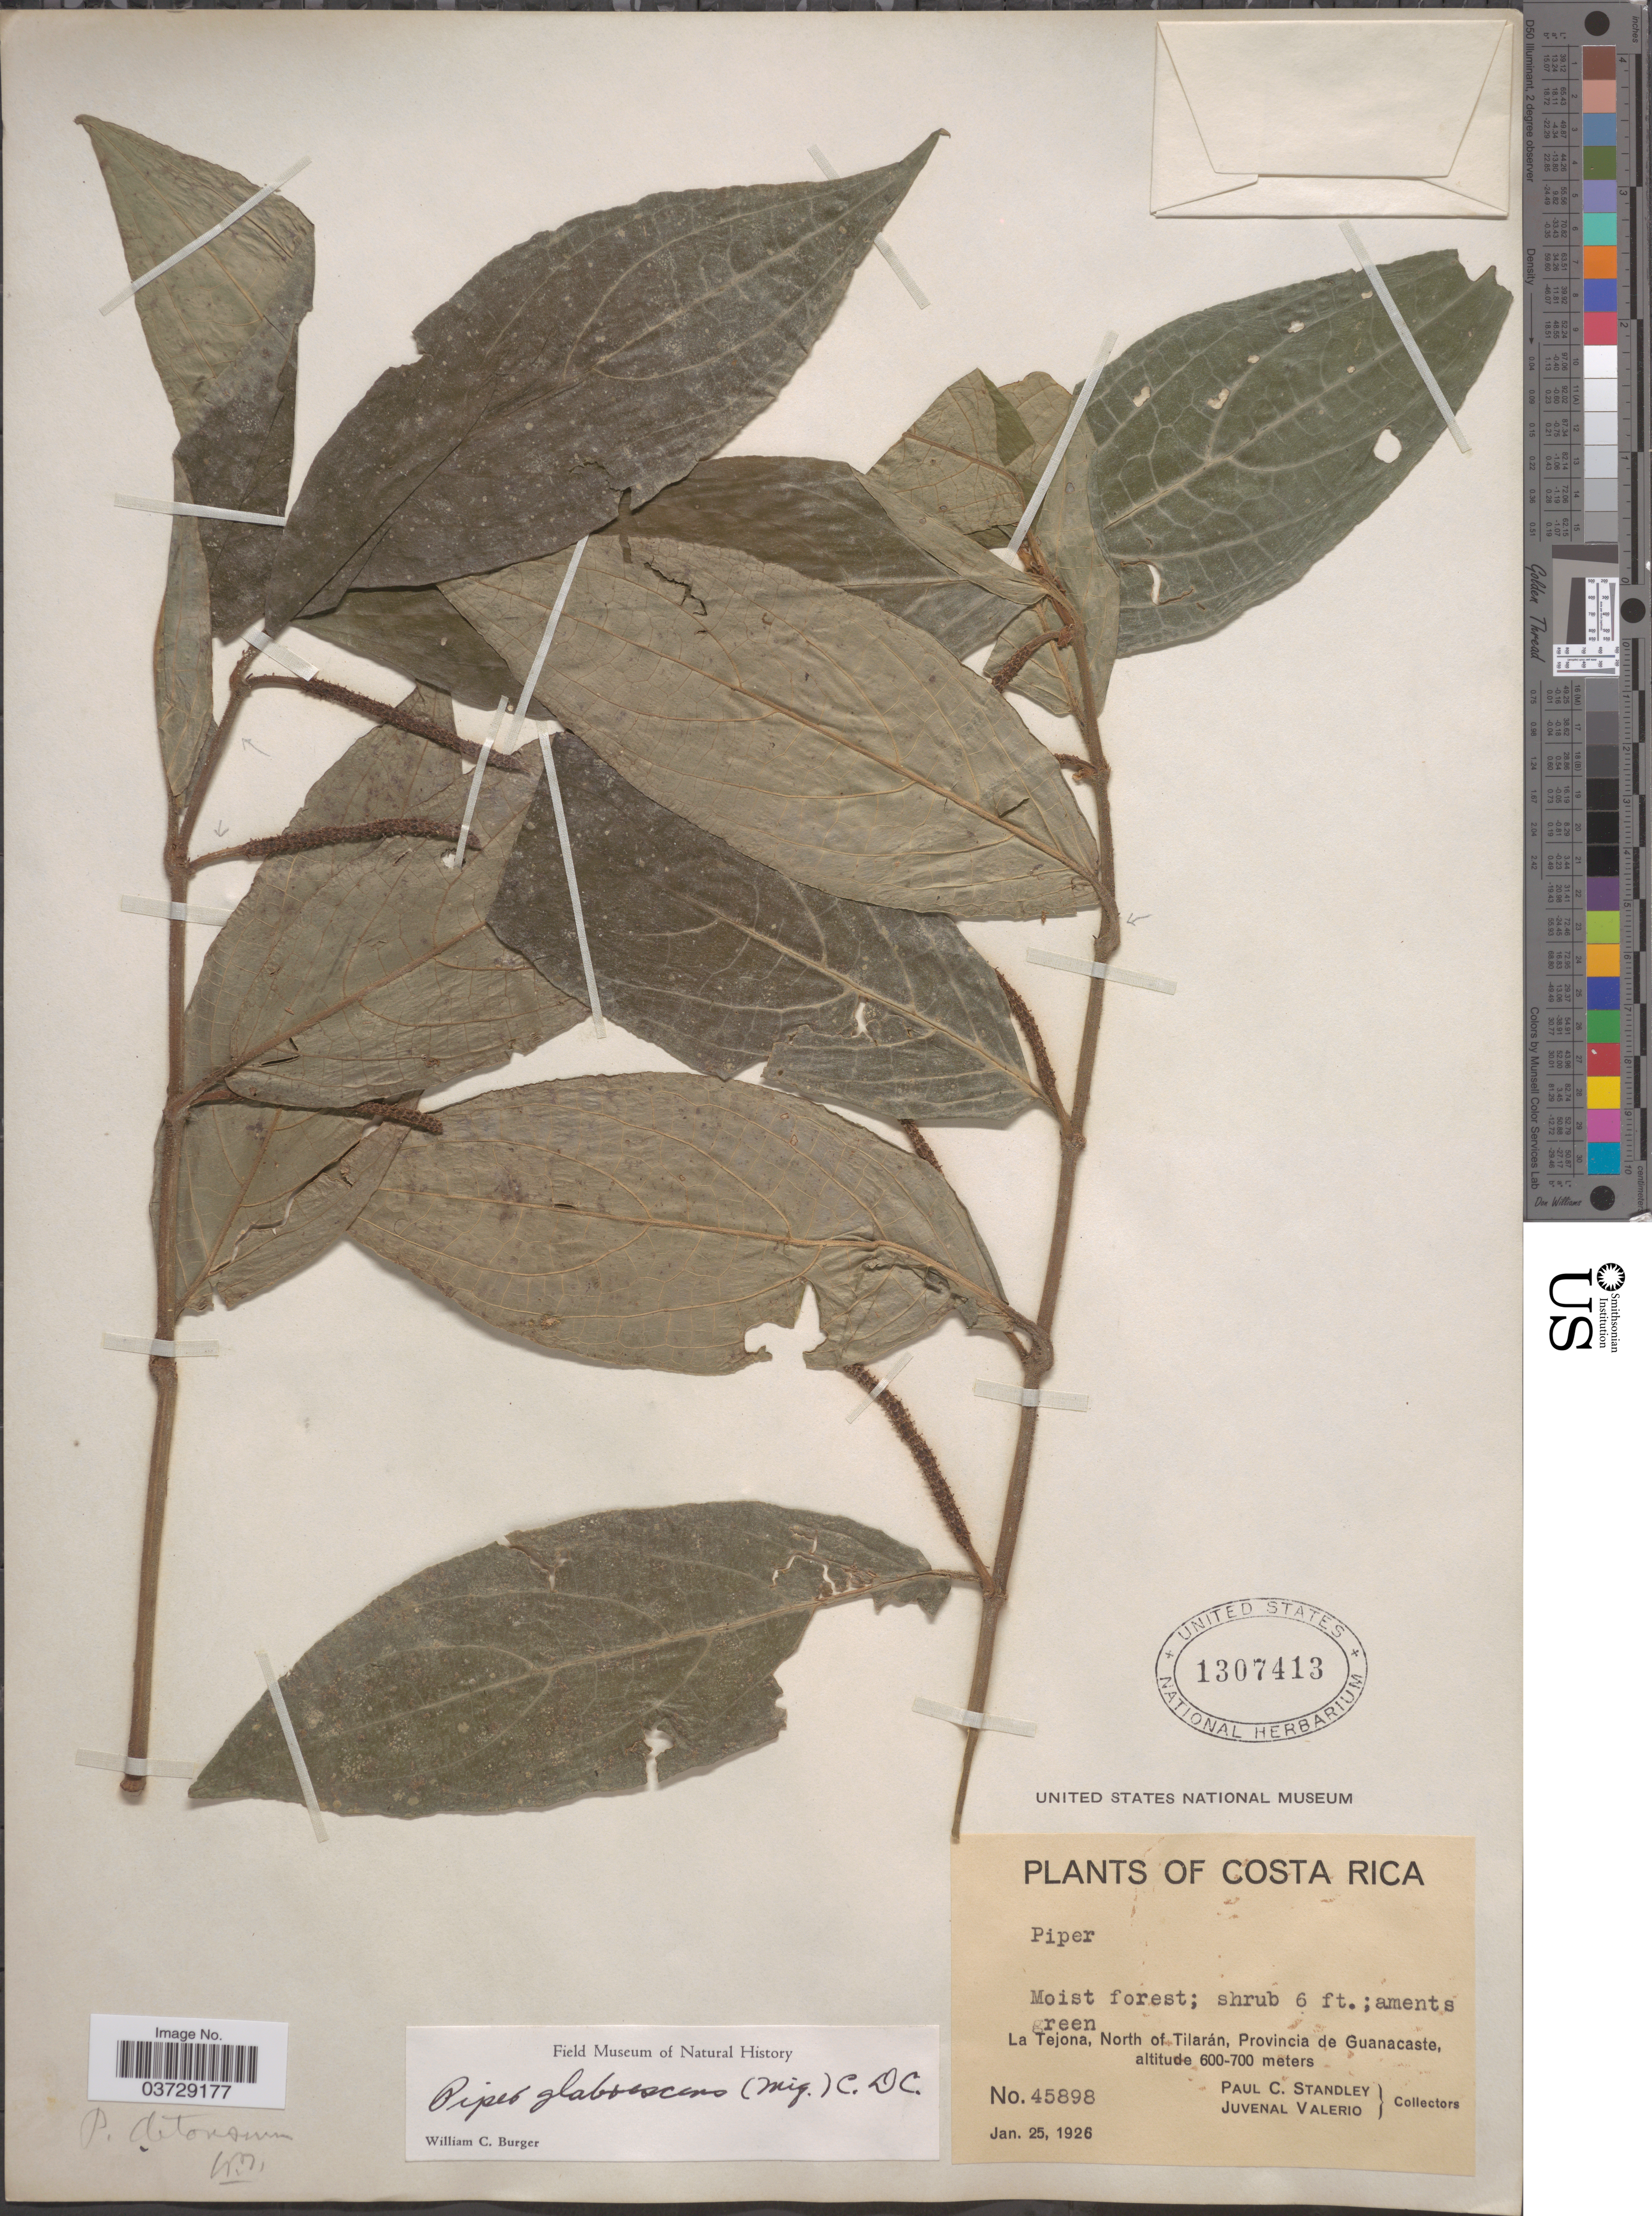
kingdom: Plantae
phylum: Tracheophyta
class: Magnoliopsida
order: Piperales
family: Piperaceae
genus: Piper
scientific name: Piper glabrescens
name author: (Miq.) C. DC.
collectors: P. C. Standley & J. Valerio R.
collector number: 45898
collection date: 1926-01-25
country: Costa Rica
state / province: Guanacaste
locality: La Tejona, North of Tilarán.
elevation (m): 600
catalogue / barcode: US 1307413